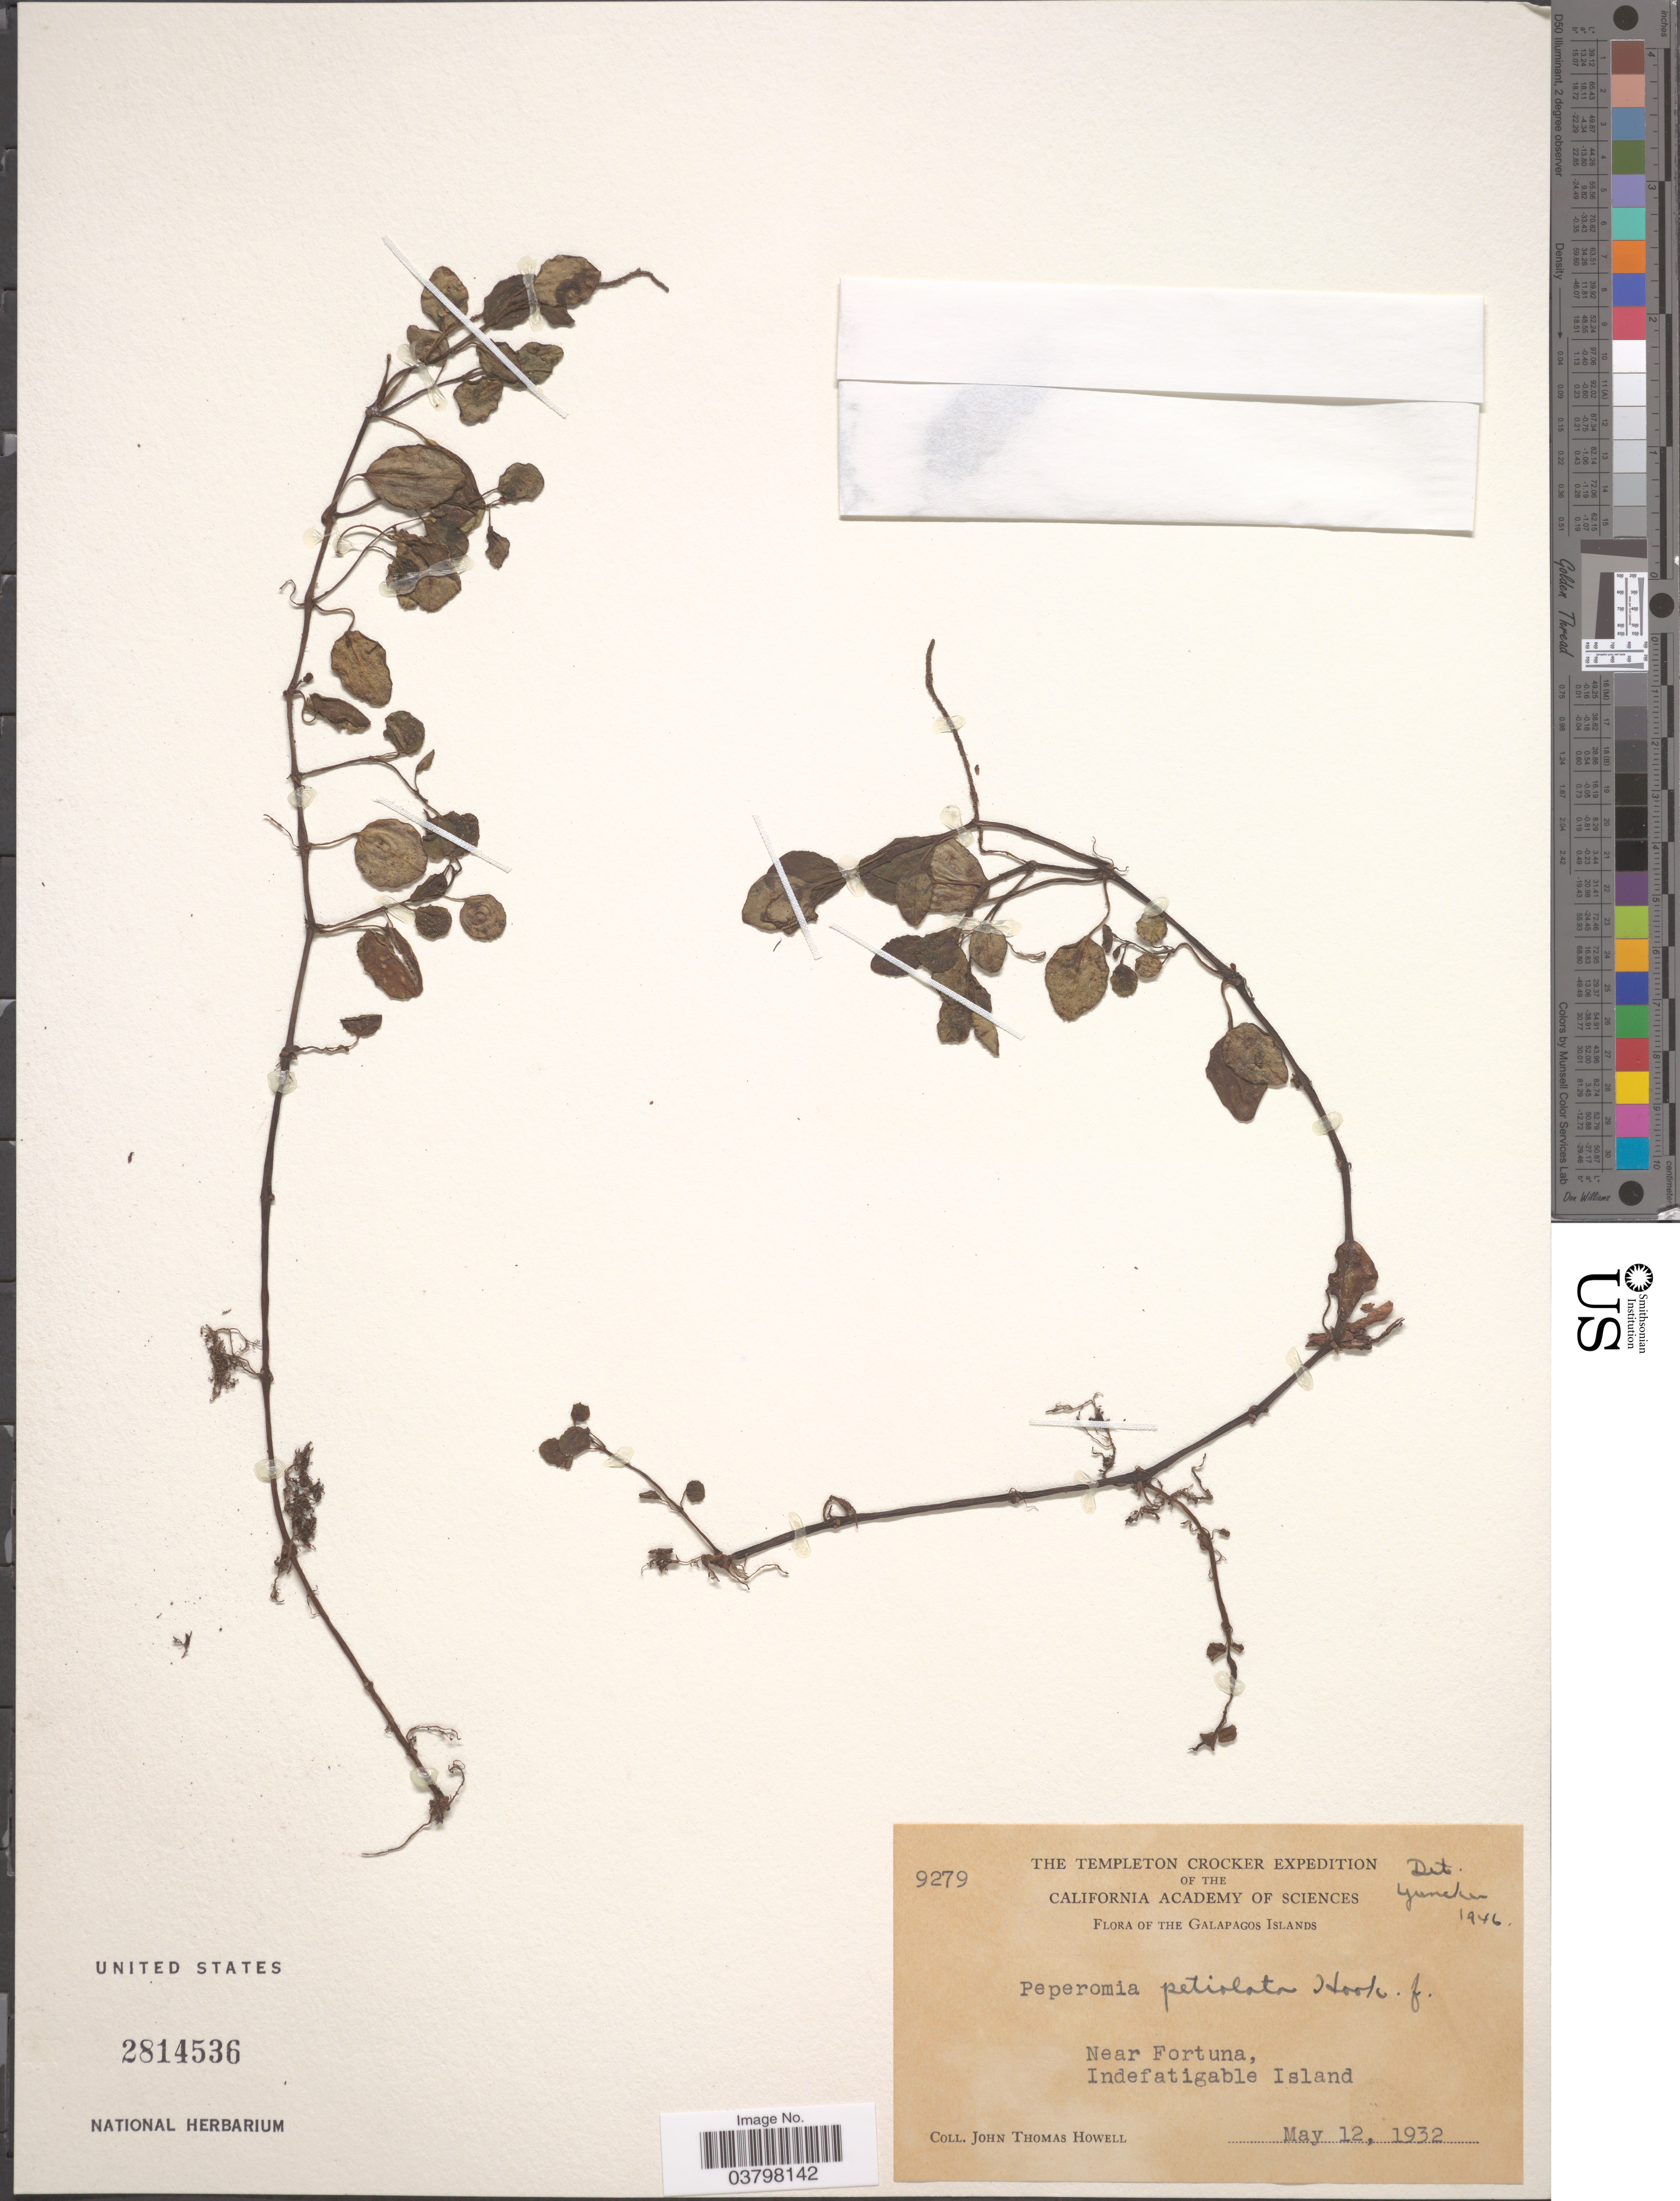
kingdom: Plantae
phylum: Tracheophyta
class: Magnoliopsida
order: Piperales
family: Piperaceae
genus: Peperomia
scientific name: Peperomia petiolata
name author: Hook. f.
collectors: J. T. Howell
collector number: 9279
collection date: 1932-05-12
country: Ecuador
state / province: Colón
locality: The Galapagos Islands. Near Fortuna. Indefatigable Island.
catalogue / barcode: US 2814536